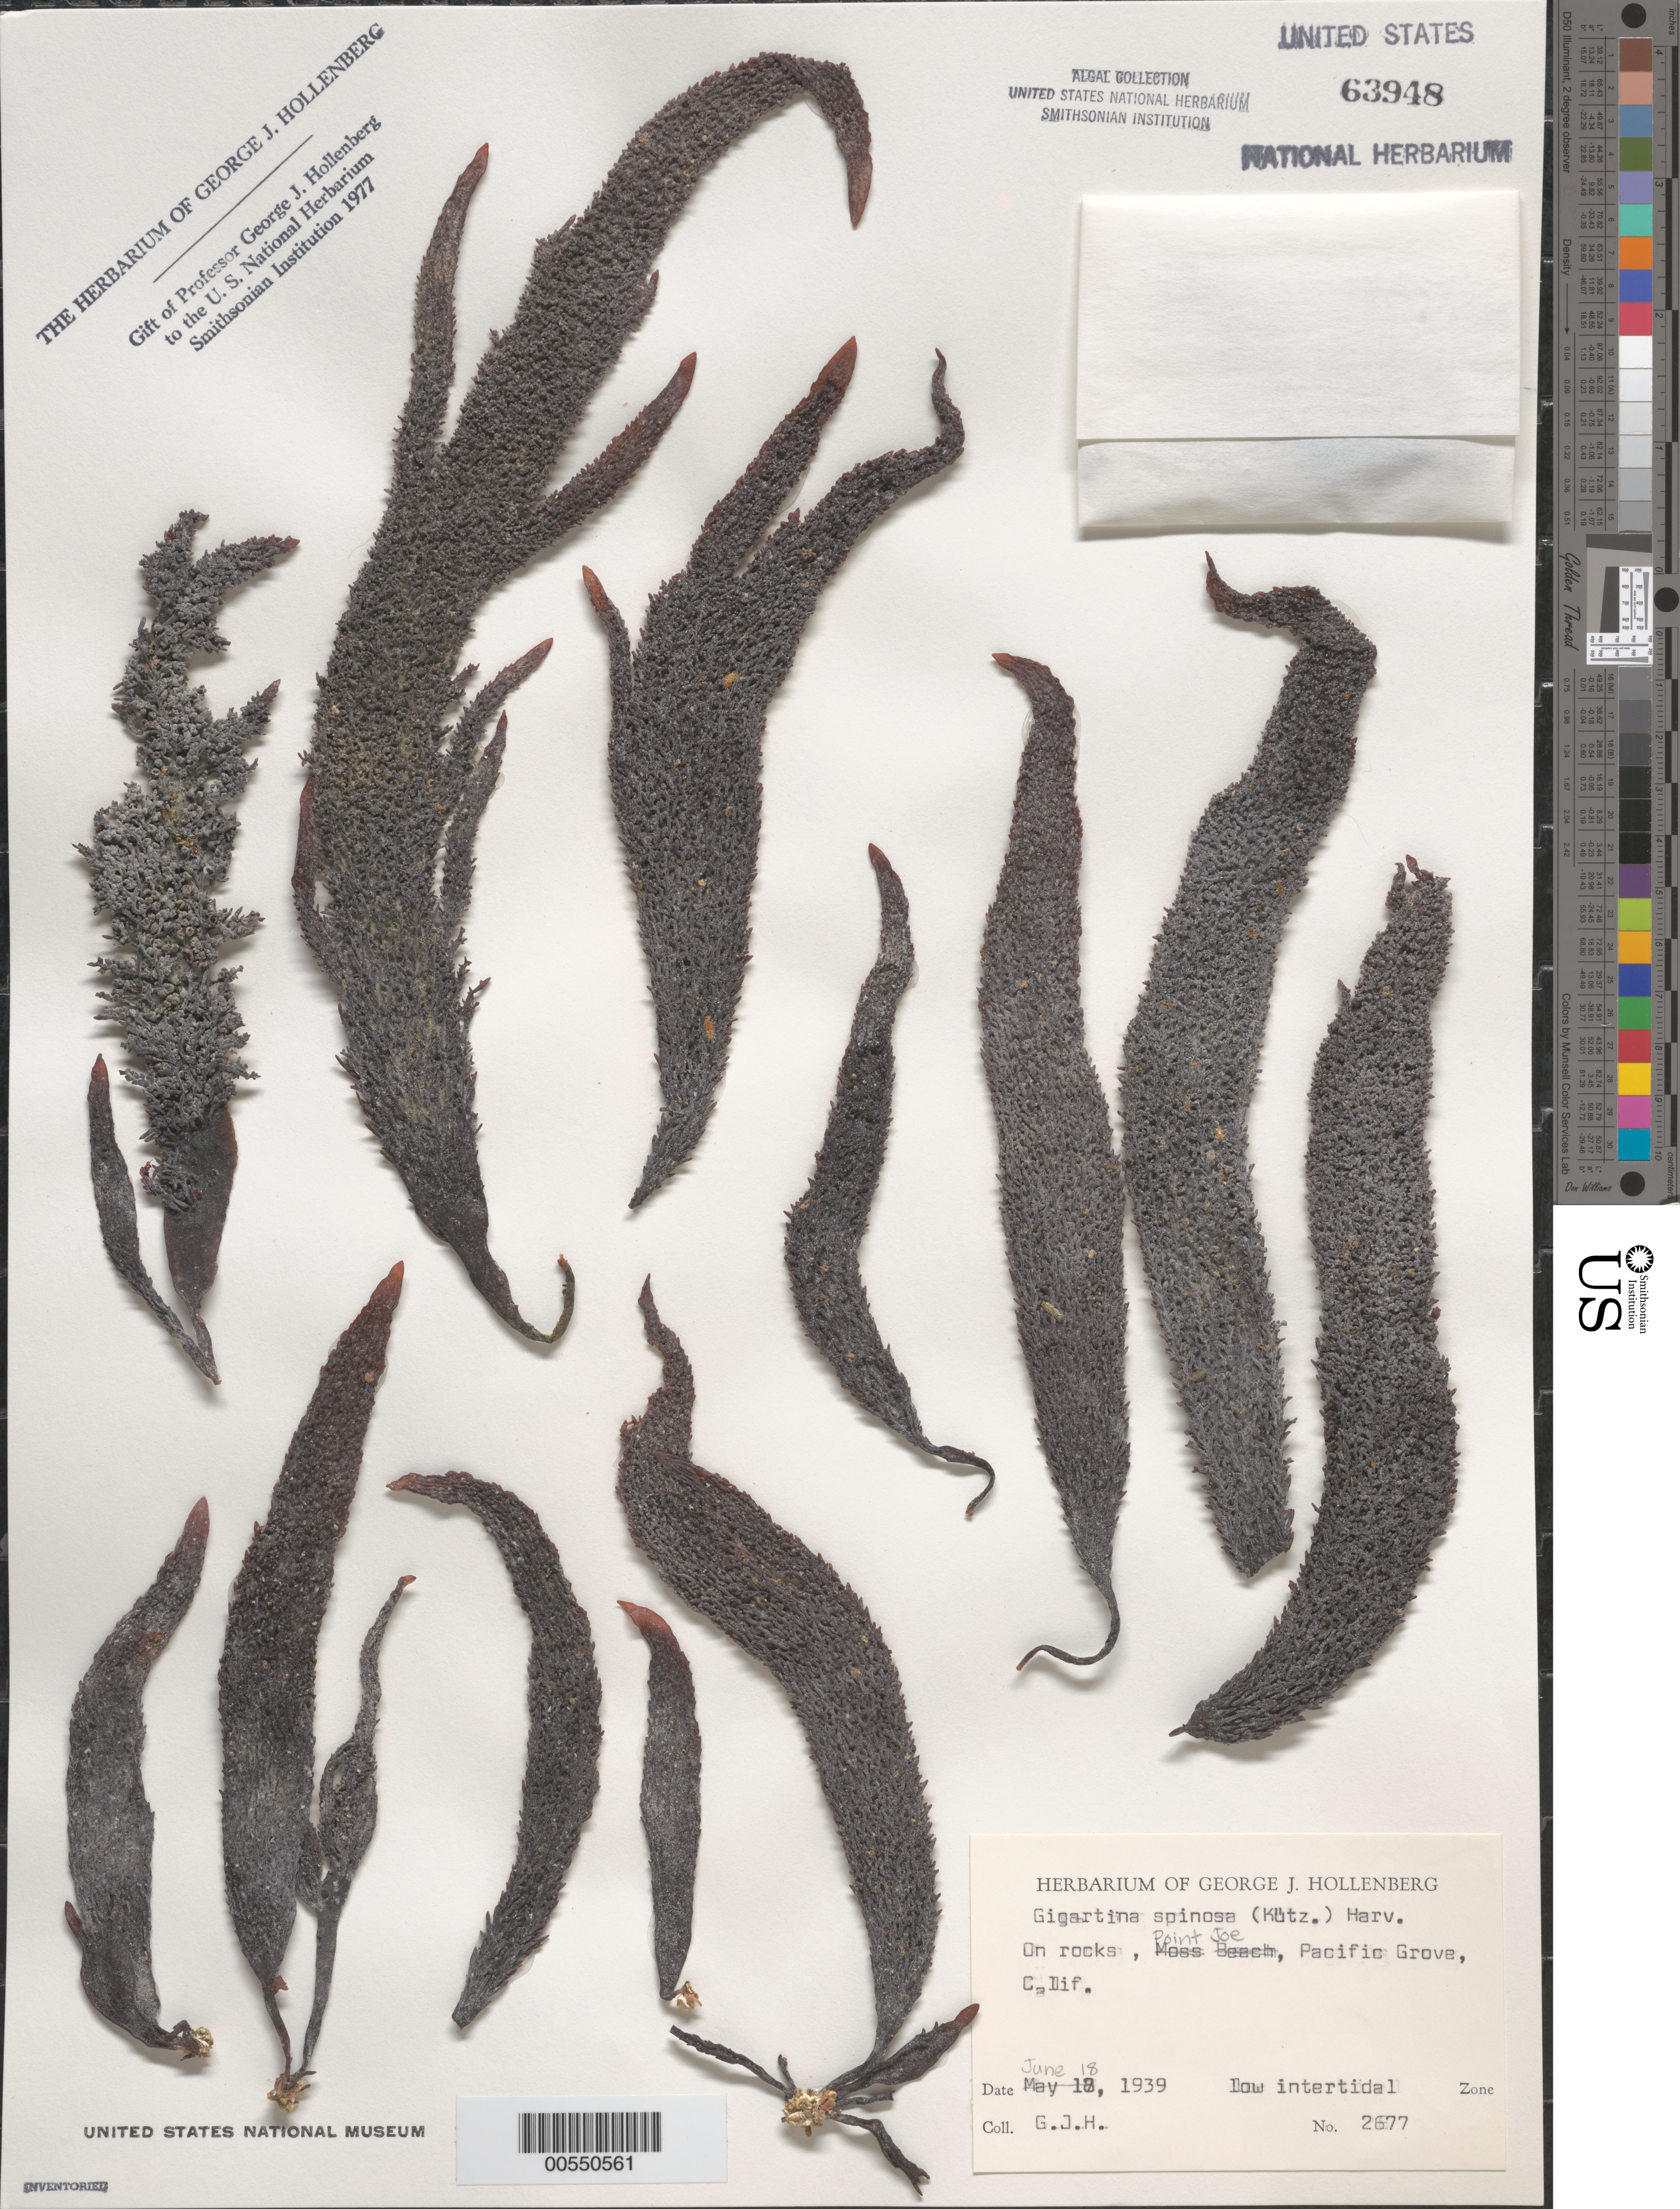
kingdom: Plantae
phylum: Rhodophyta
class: Florideophyceae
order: Gigartinales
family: Gigartinaceae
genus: Chondracanthus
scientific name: Chondracanthus spinosus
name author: (Kütz.) Guiry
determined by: Algae name updating Project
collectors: G. Hollenberg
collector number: GJH 2677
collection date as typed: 18 Jun 1939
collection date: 1939-06-18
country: United States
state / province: California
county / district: Monterey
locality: Point Joe, Pacific Grove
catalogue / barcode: US 63948